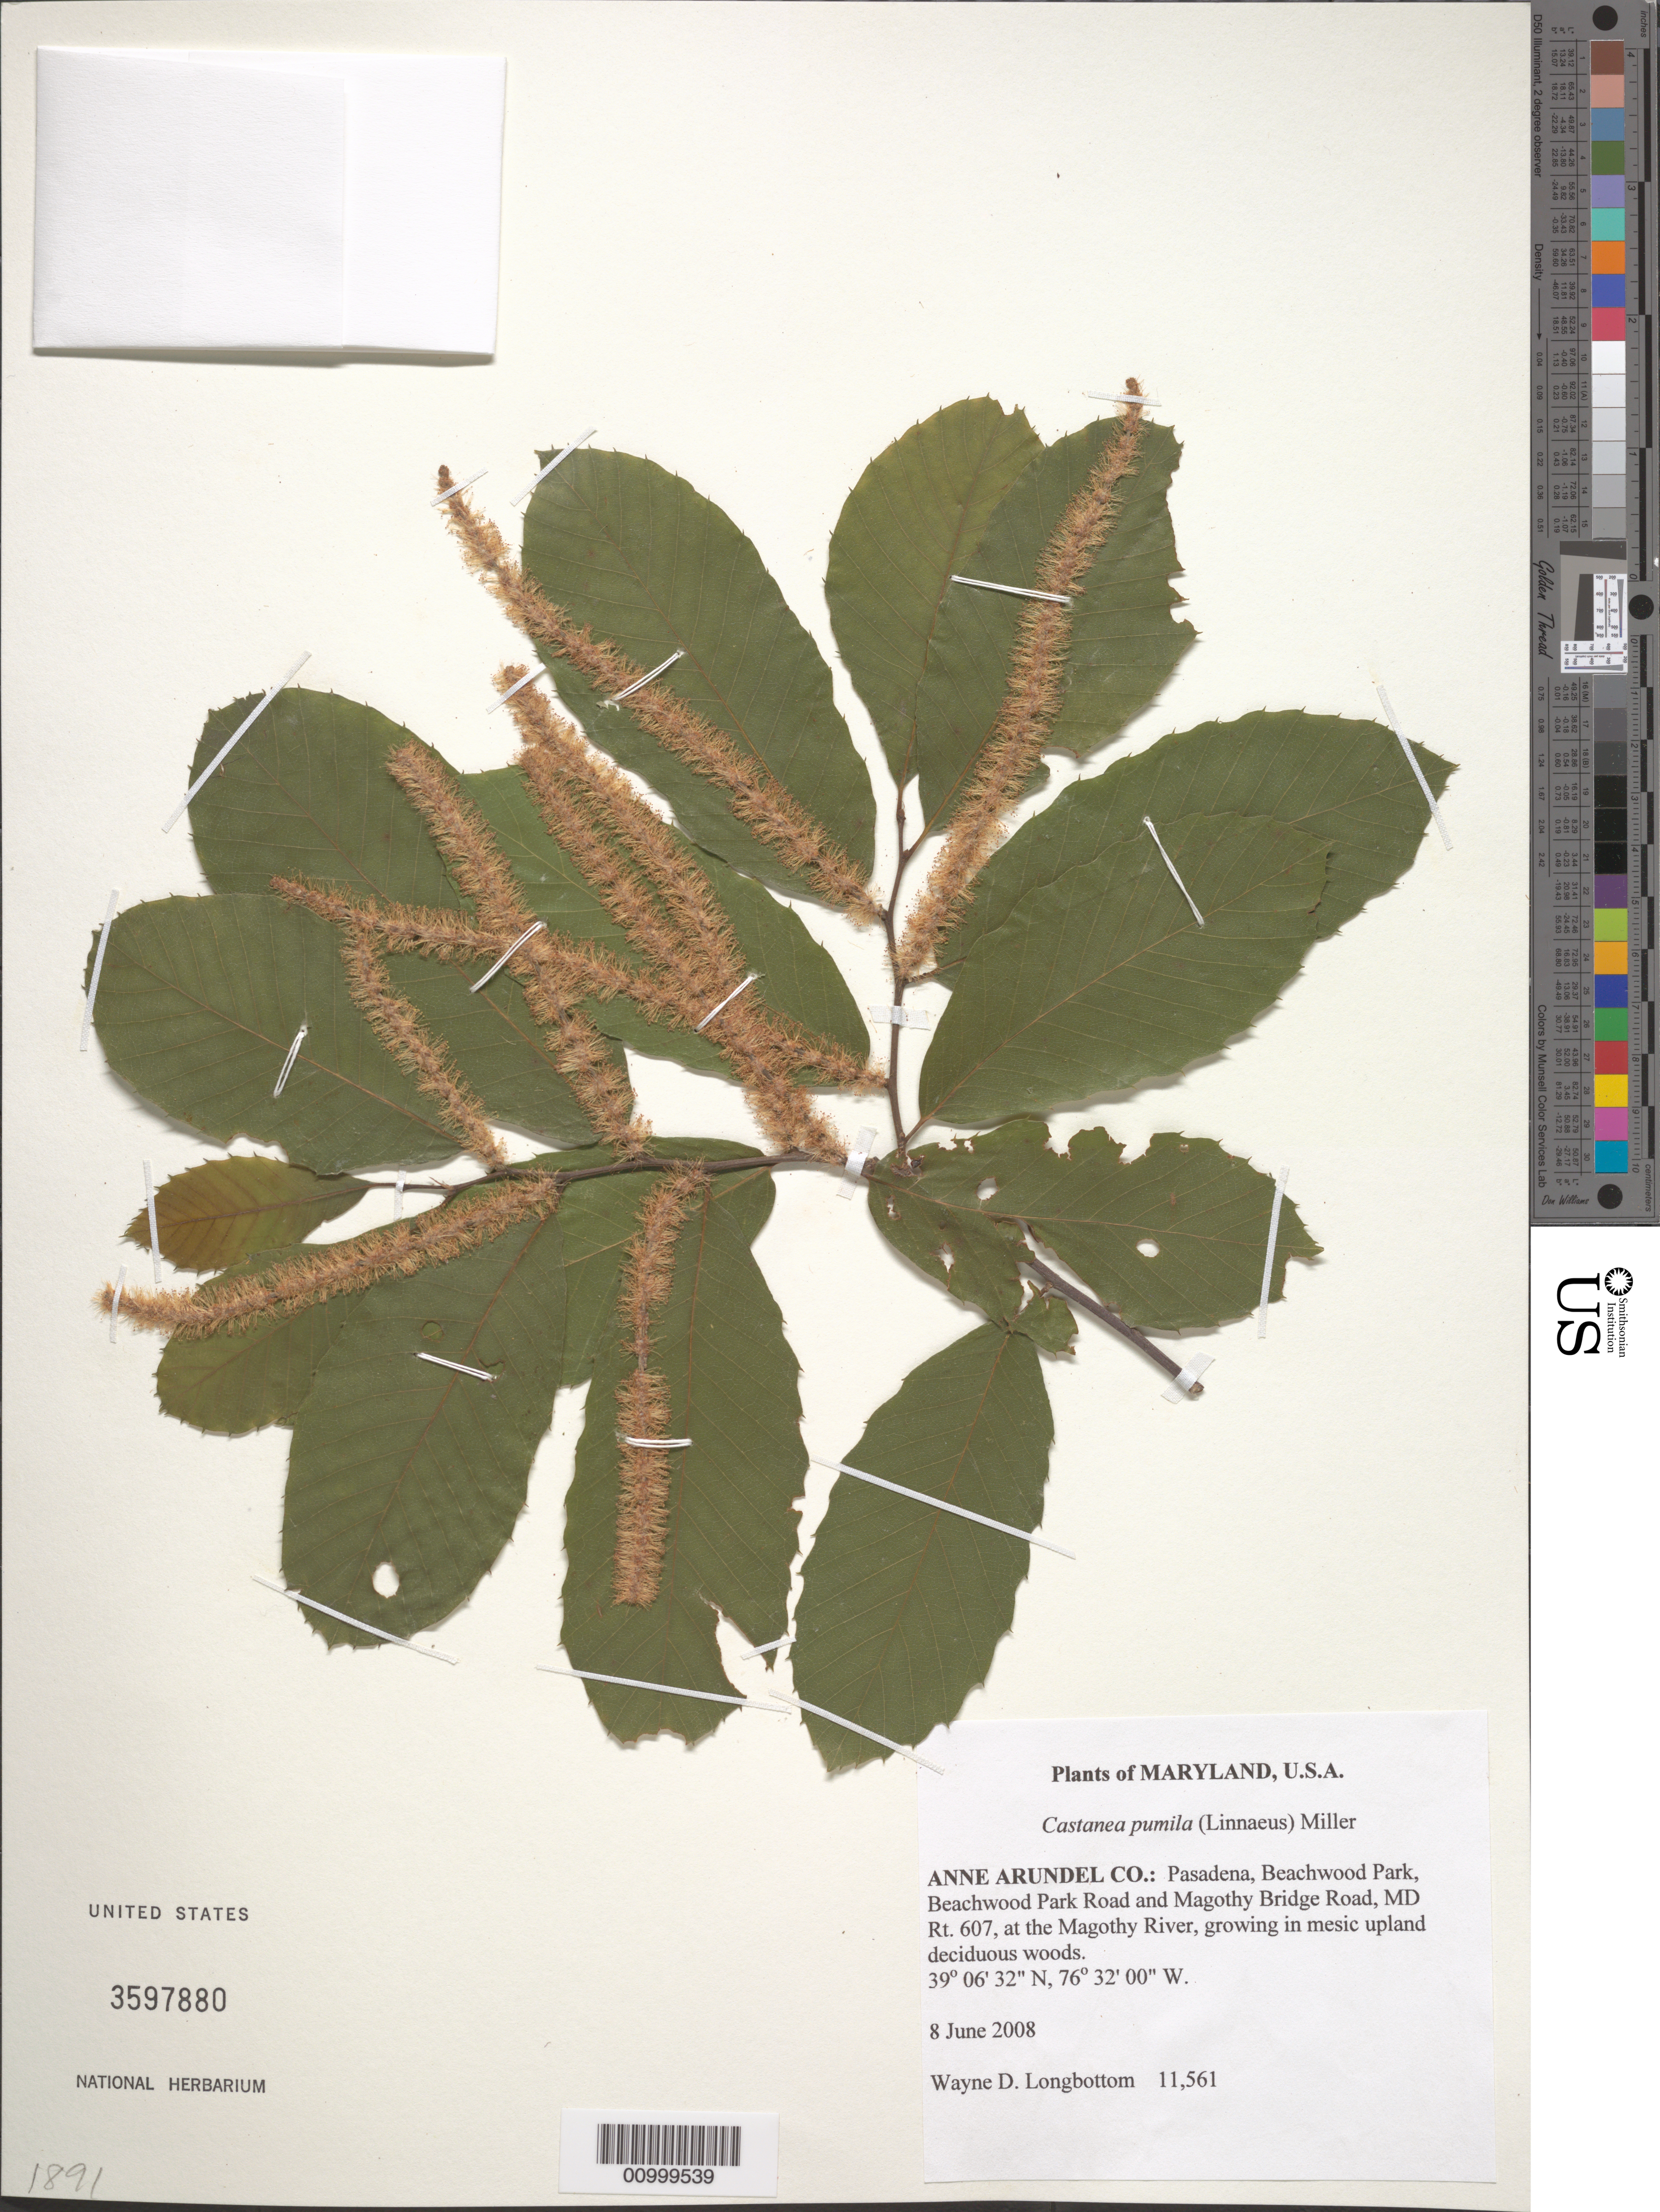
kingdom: Plantae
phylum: Tracheophyta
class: Magnoliopsida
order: Fagales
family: Fagaceae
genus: Castanea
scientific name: Castanea pumila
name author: (L.) Mill.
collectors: W. D. Longbottom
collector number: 11561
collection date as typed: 8 June 2008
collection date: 2008-06-08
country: United States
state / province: Maryland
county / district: Anne Arundel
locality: Pasadena, Beachwood Park, Beachwood Park Road and Magothy Bridge Road, MD Rt. 607, at the Magothy River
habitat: growing along the edge of the woods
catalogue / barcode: US 3597880